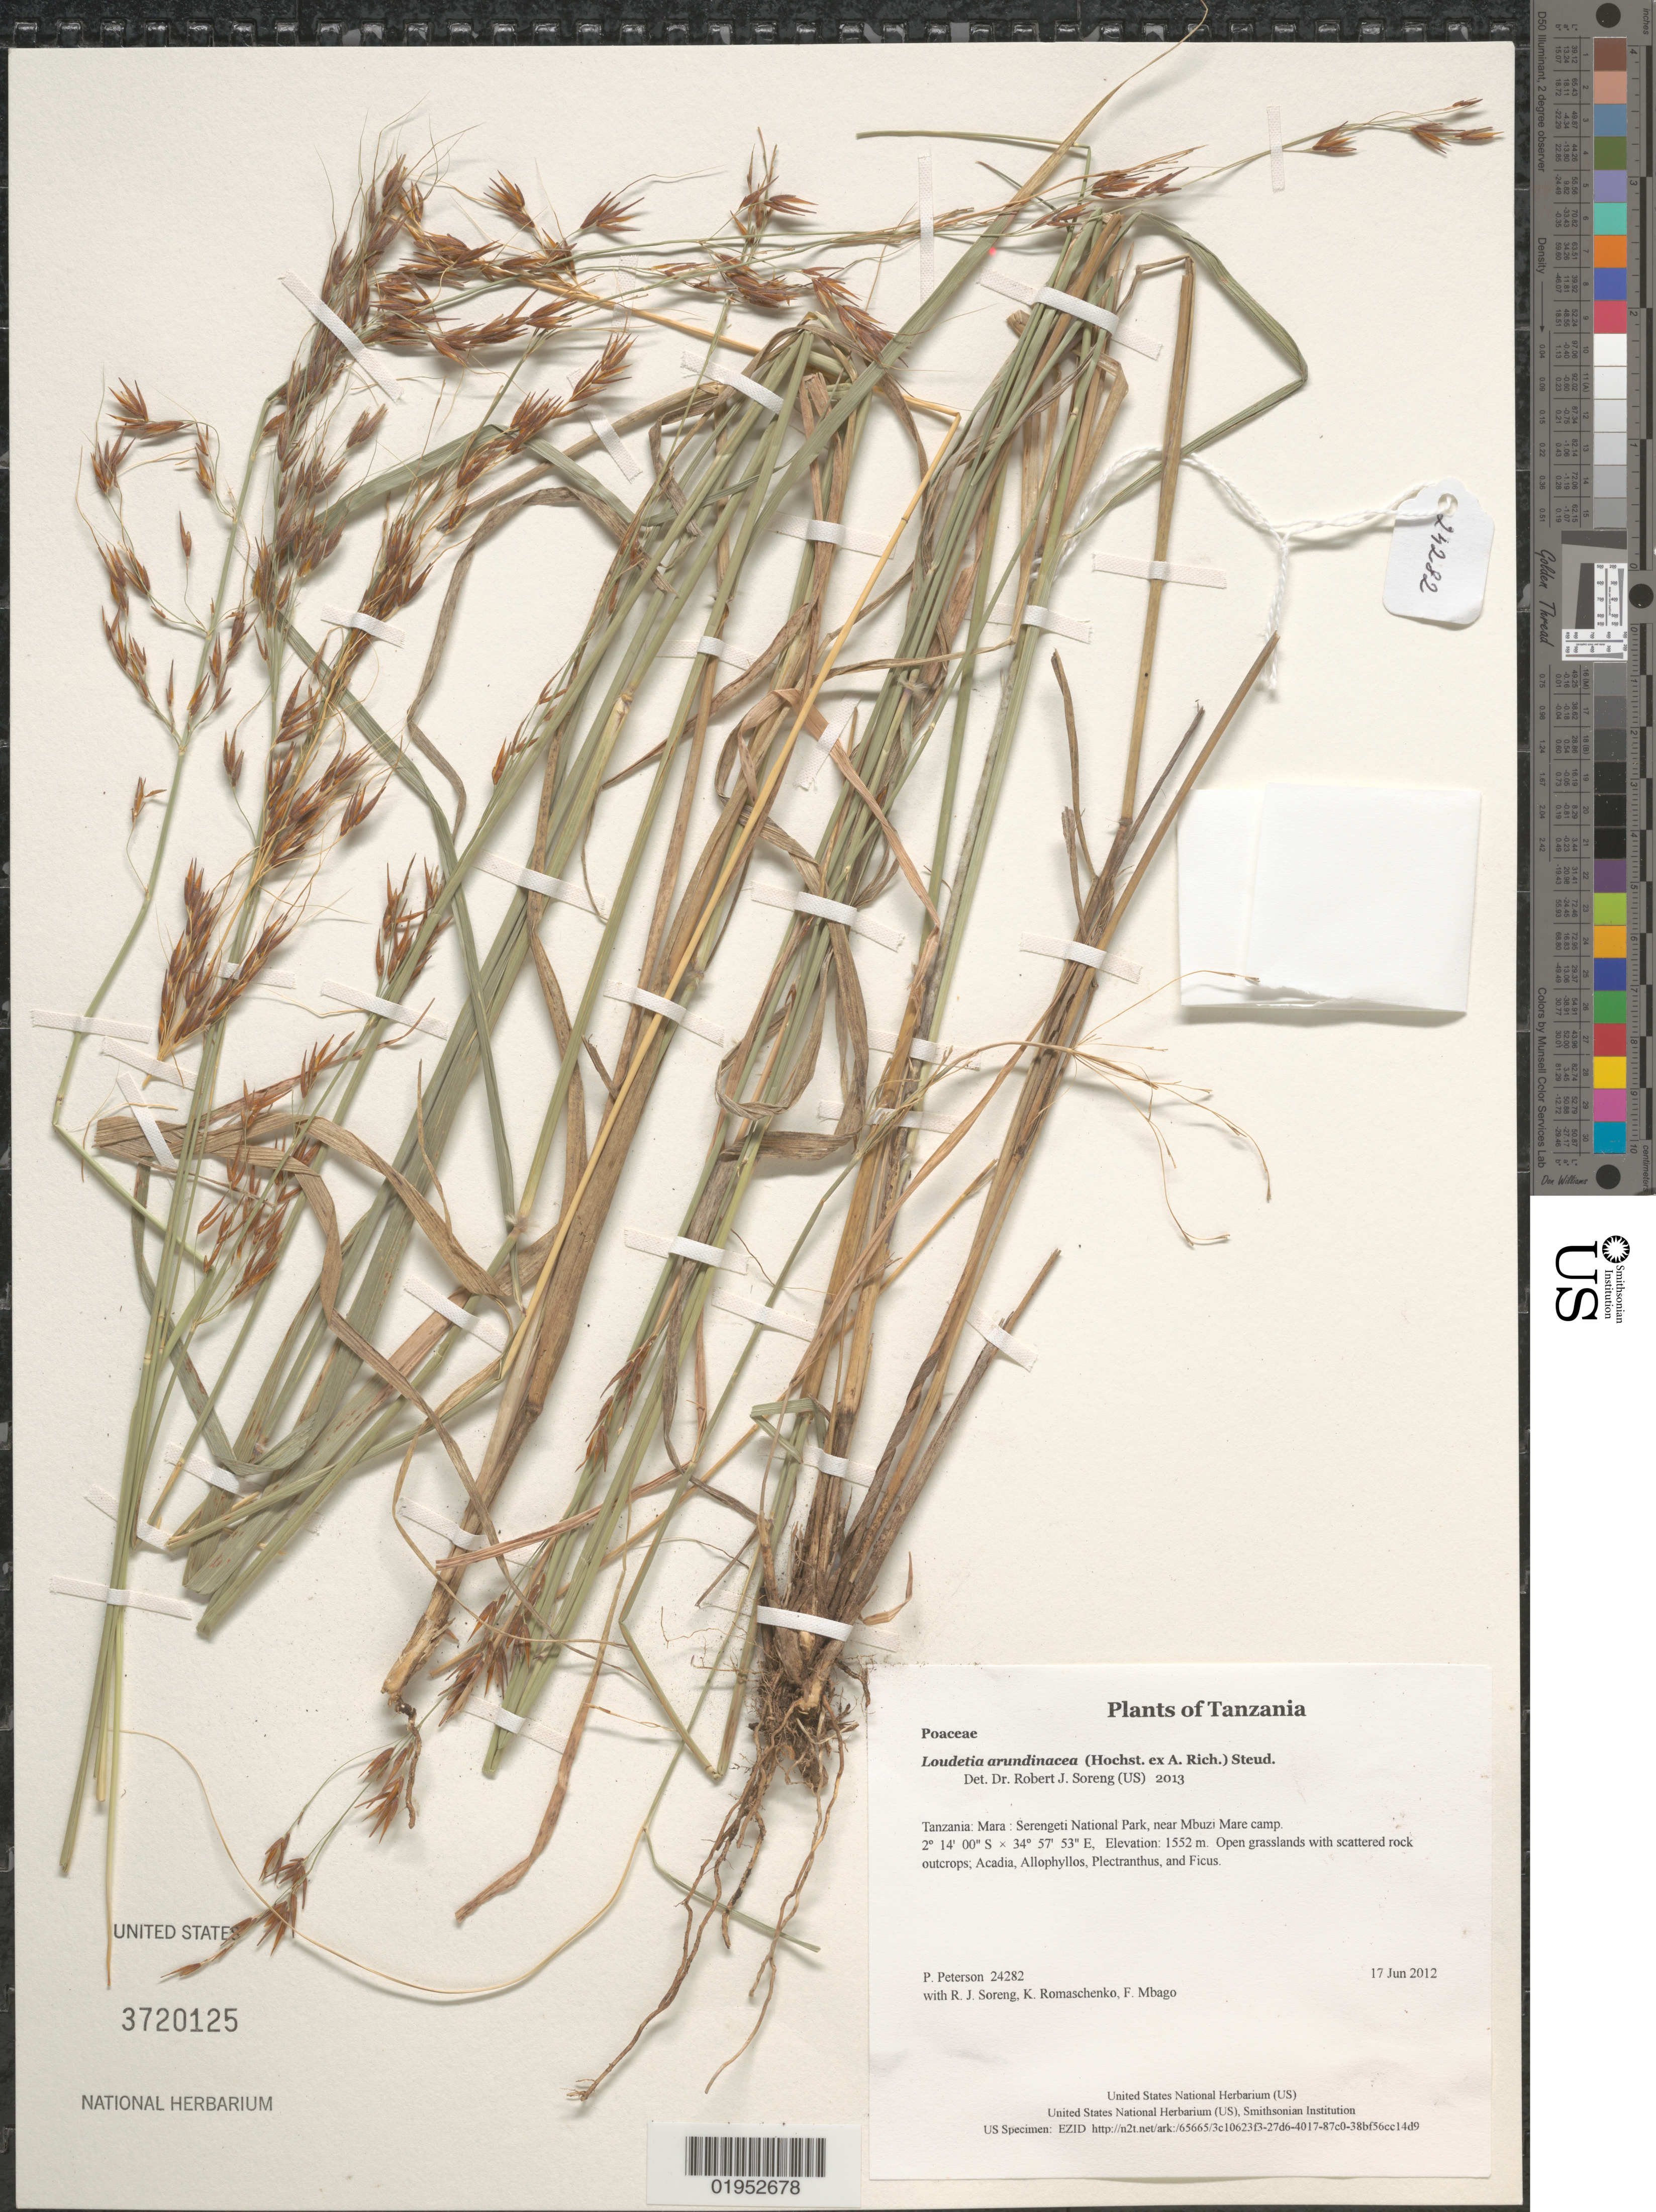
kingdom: Plantae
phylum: Tracheophyta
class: Liliopsida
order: Poales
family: Poaceae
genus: Loudetia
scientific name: Loudetia arundinacea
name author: (Hochst. ex A. Rich.) Steud.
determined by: Soreng, Robert J., Research Associate (BOT), Smithsonian Institution - National Museum of Natural History (UNITED STATES)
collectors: P. M. Peterson, R. J. Soreng, K. Romaschenko & F. Mbago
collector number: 24282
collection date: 2012-06-17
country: Tanzania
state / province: Mara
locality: Serengeti National Park, near Mbuzi Mare camp.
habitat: Open grasslands with scattered rock outcrops; Acadia, Allophyllos, Plectranthus, and Ficus.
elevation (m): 1552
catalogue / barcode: US 3720125